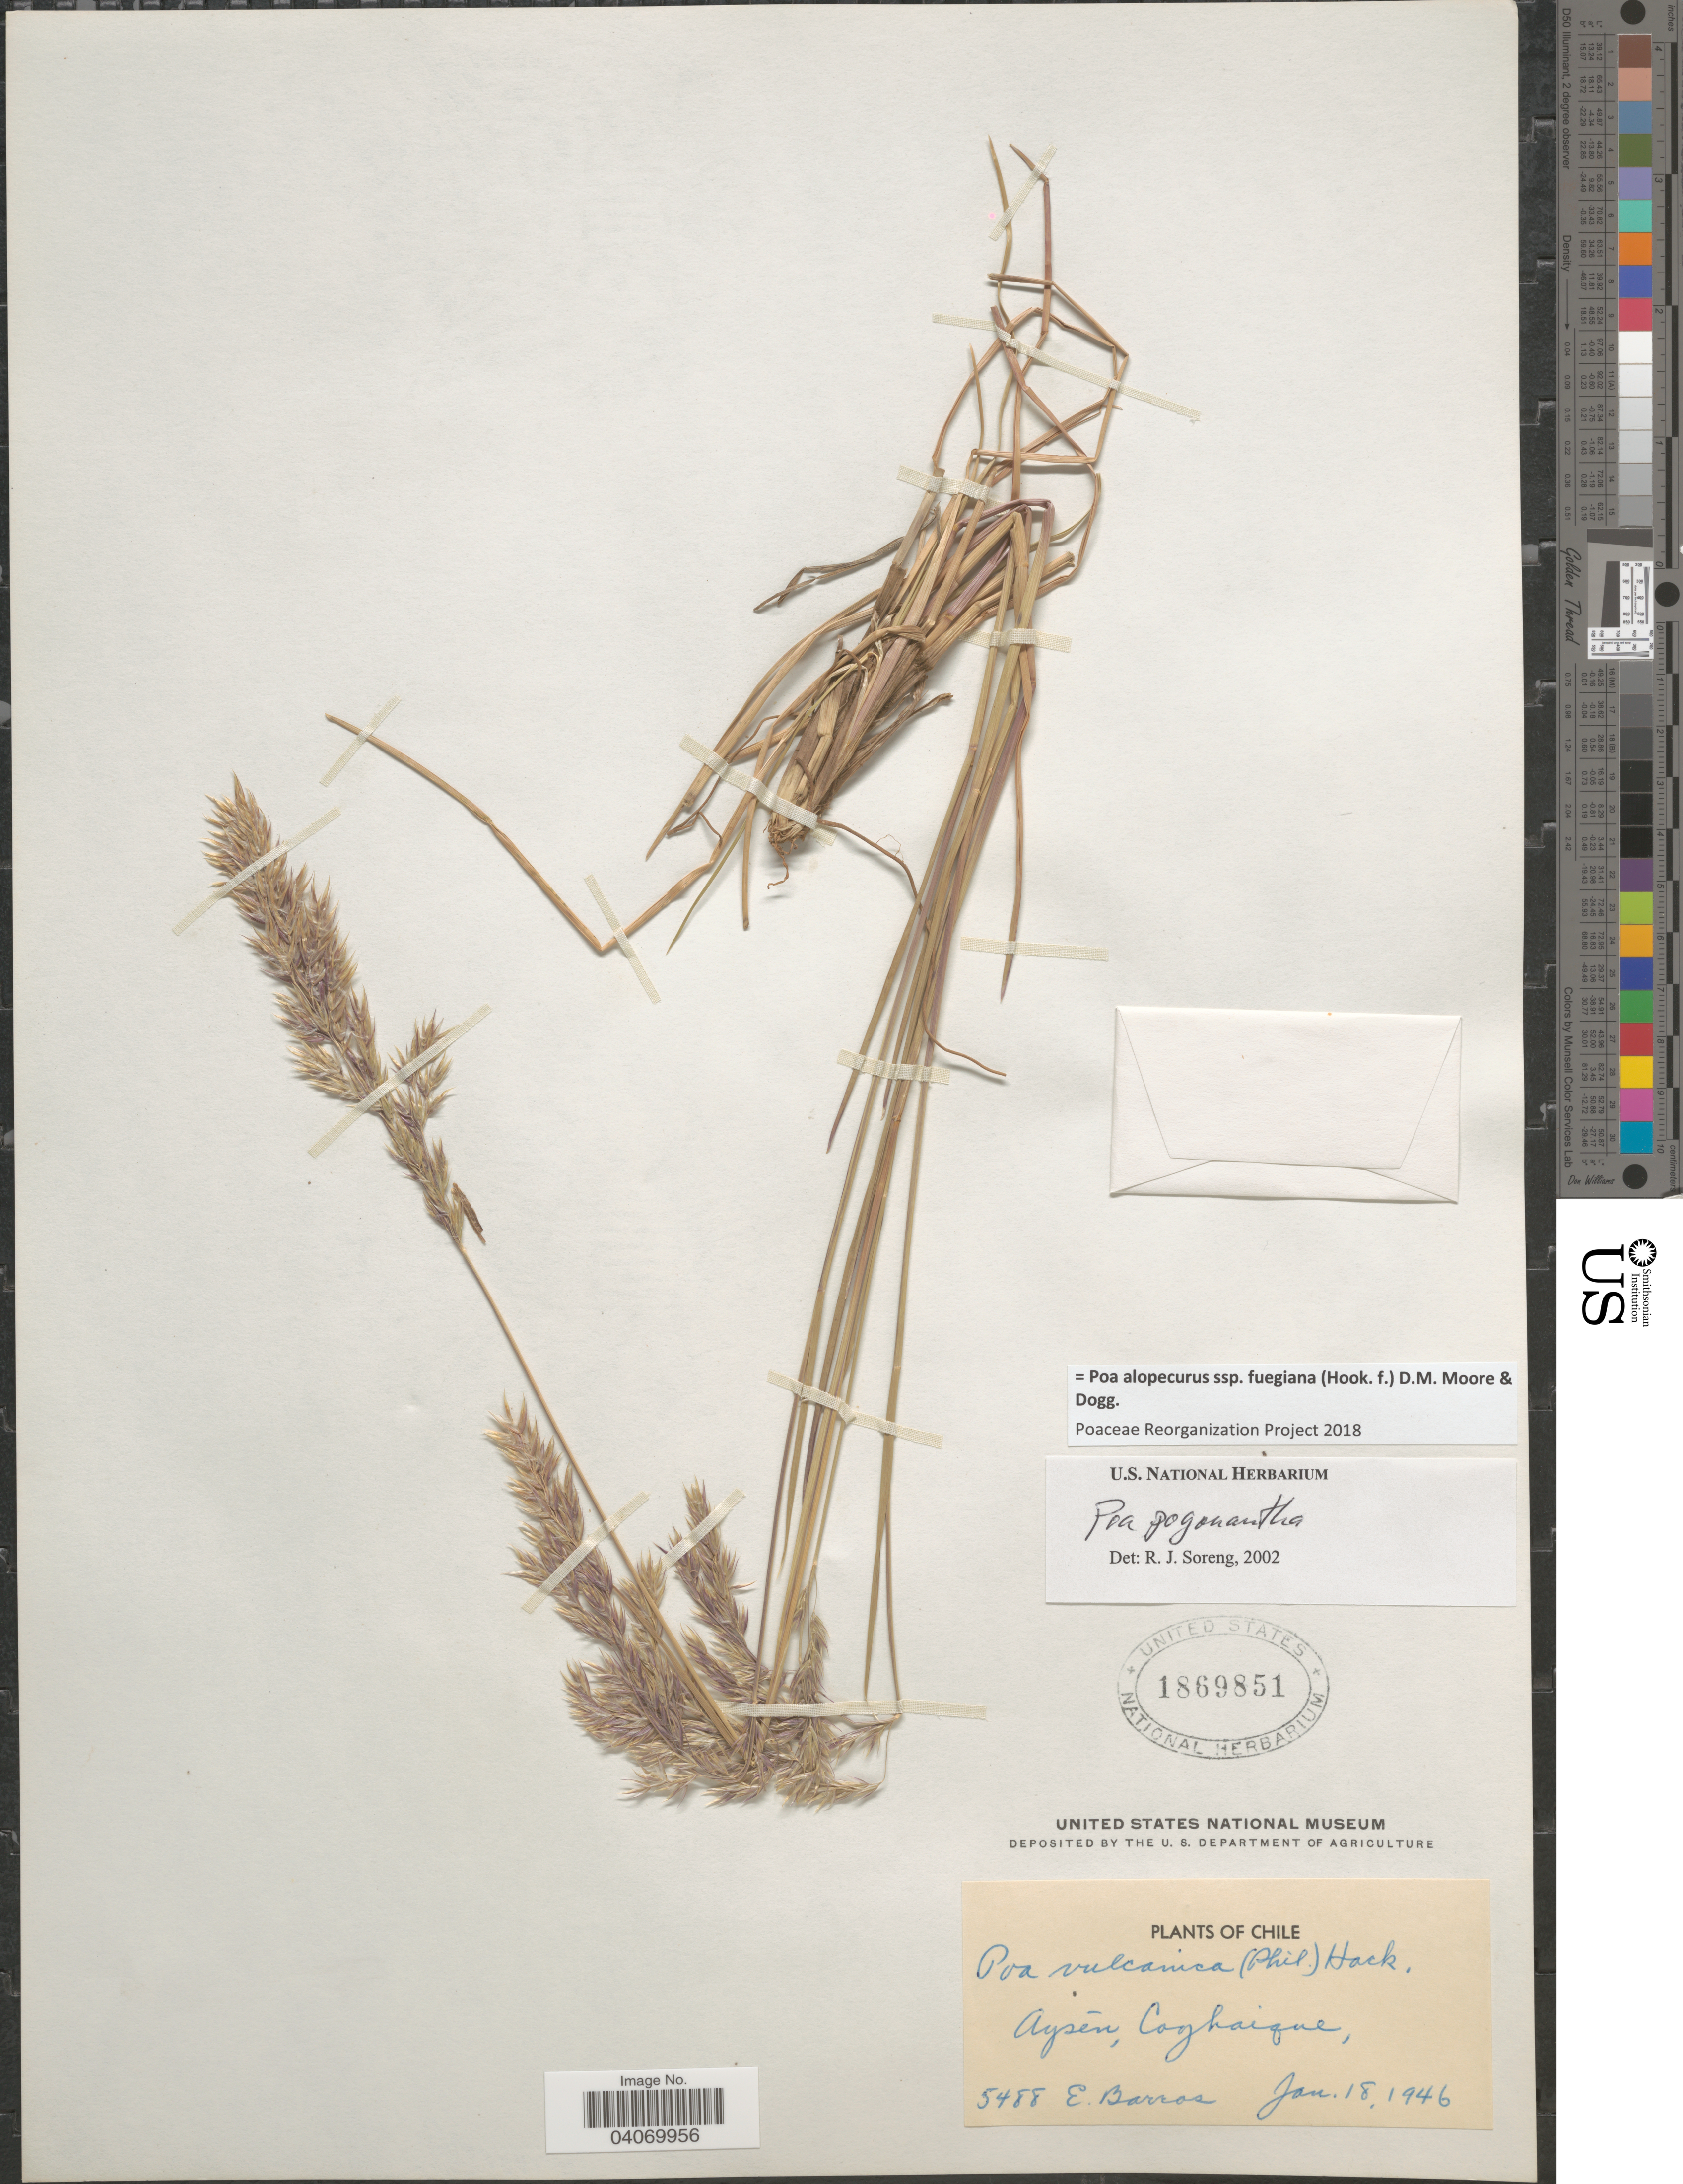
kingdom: Plantae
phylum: Tracheophyta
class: Liliopsida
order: Poales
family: Poaceae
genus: Poa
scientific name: Poa alopecurus subsp. fuegiana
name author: (Hook. f.) D.M. Moore & Dogg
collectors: E. Barros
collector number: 5488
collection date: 1946-01-18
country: Chile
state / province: Aisén (XI)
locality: Aysén, Coyhaique.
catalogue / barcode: US 1869851